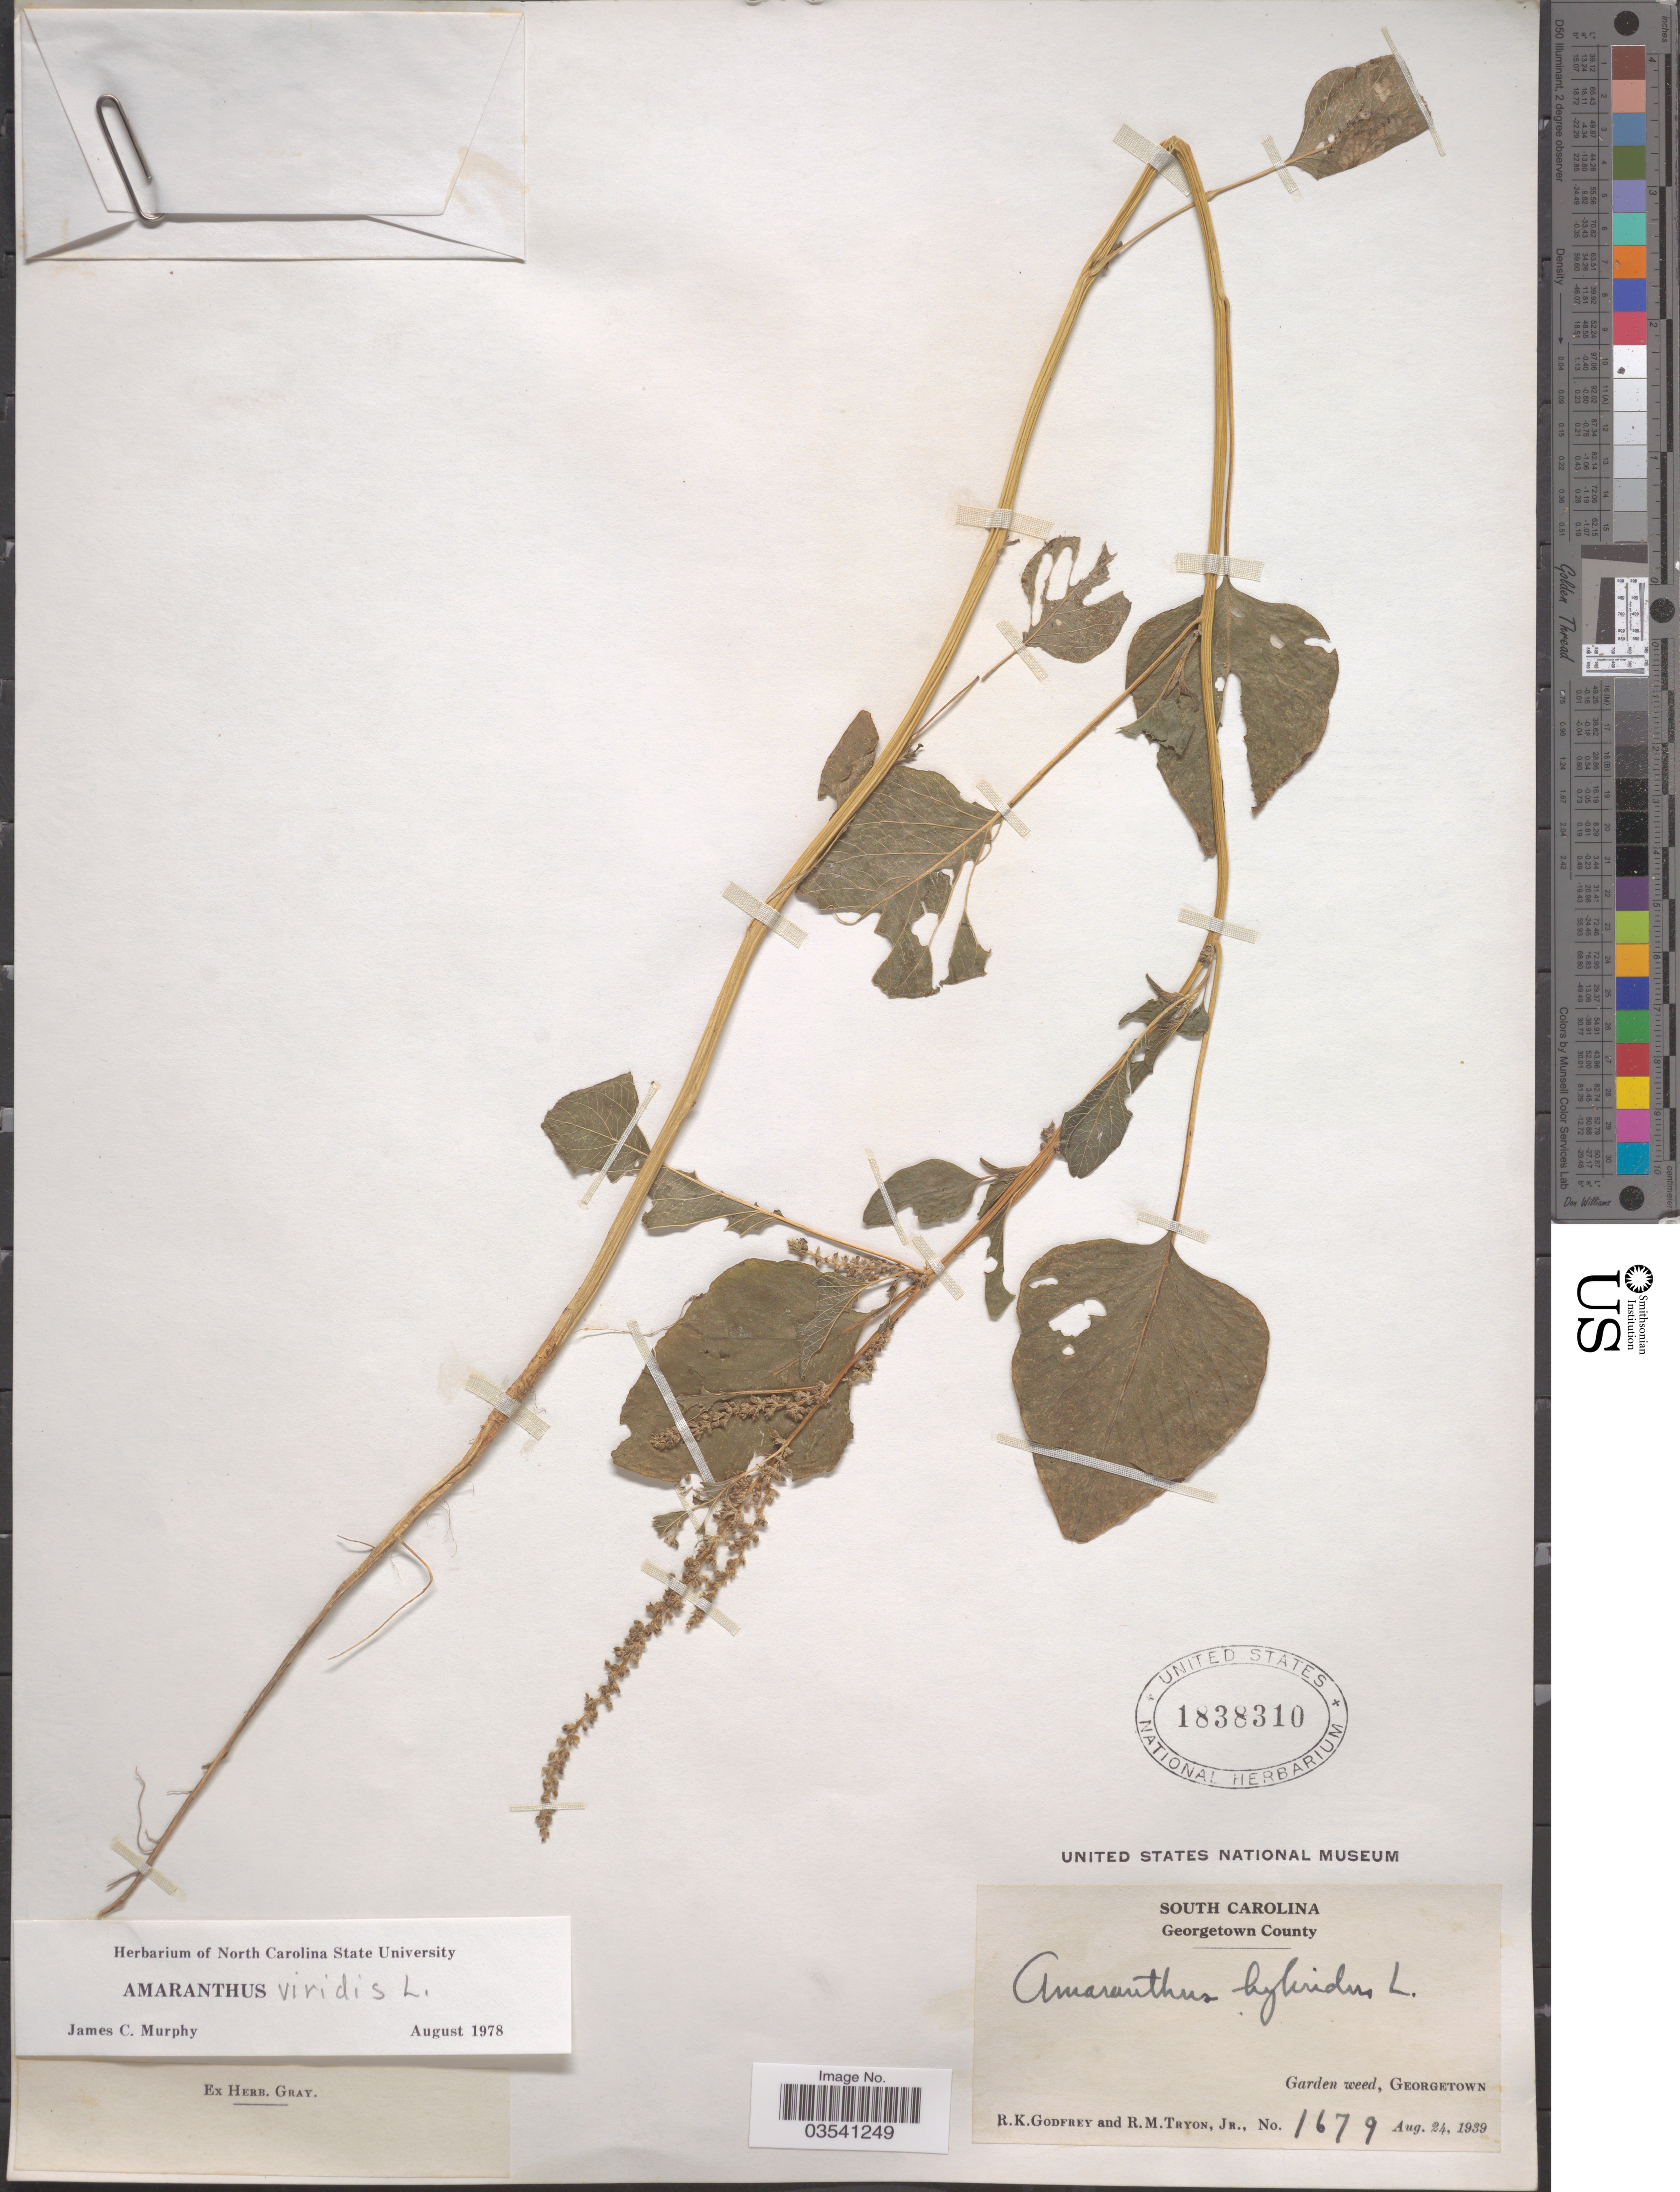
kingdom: Plantae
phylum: Tracheophyta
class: Magnoliopsida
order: Caryophyllales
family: Amaranthaceae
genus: Amaranthus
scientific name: Amaranthus viridis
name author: L.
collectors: R. K. Godfrey & R. Tryon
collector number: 1679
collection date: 1939-08-24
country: United States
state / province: South Carolina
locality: Georgetown County. Georgetown.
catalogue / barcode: US 1838310